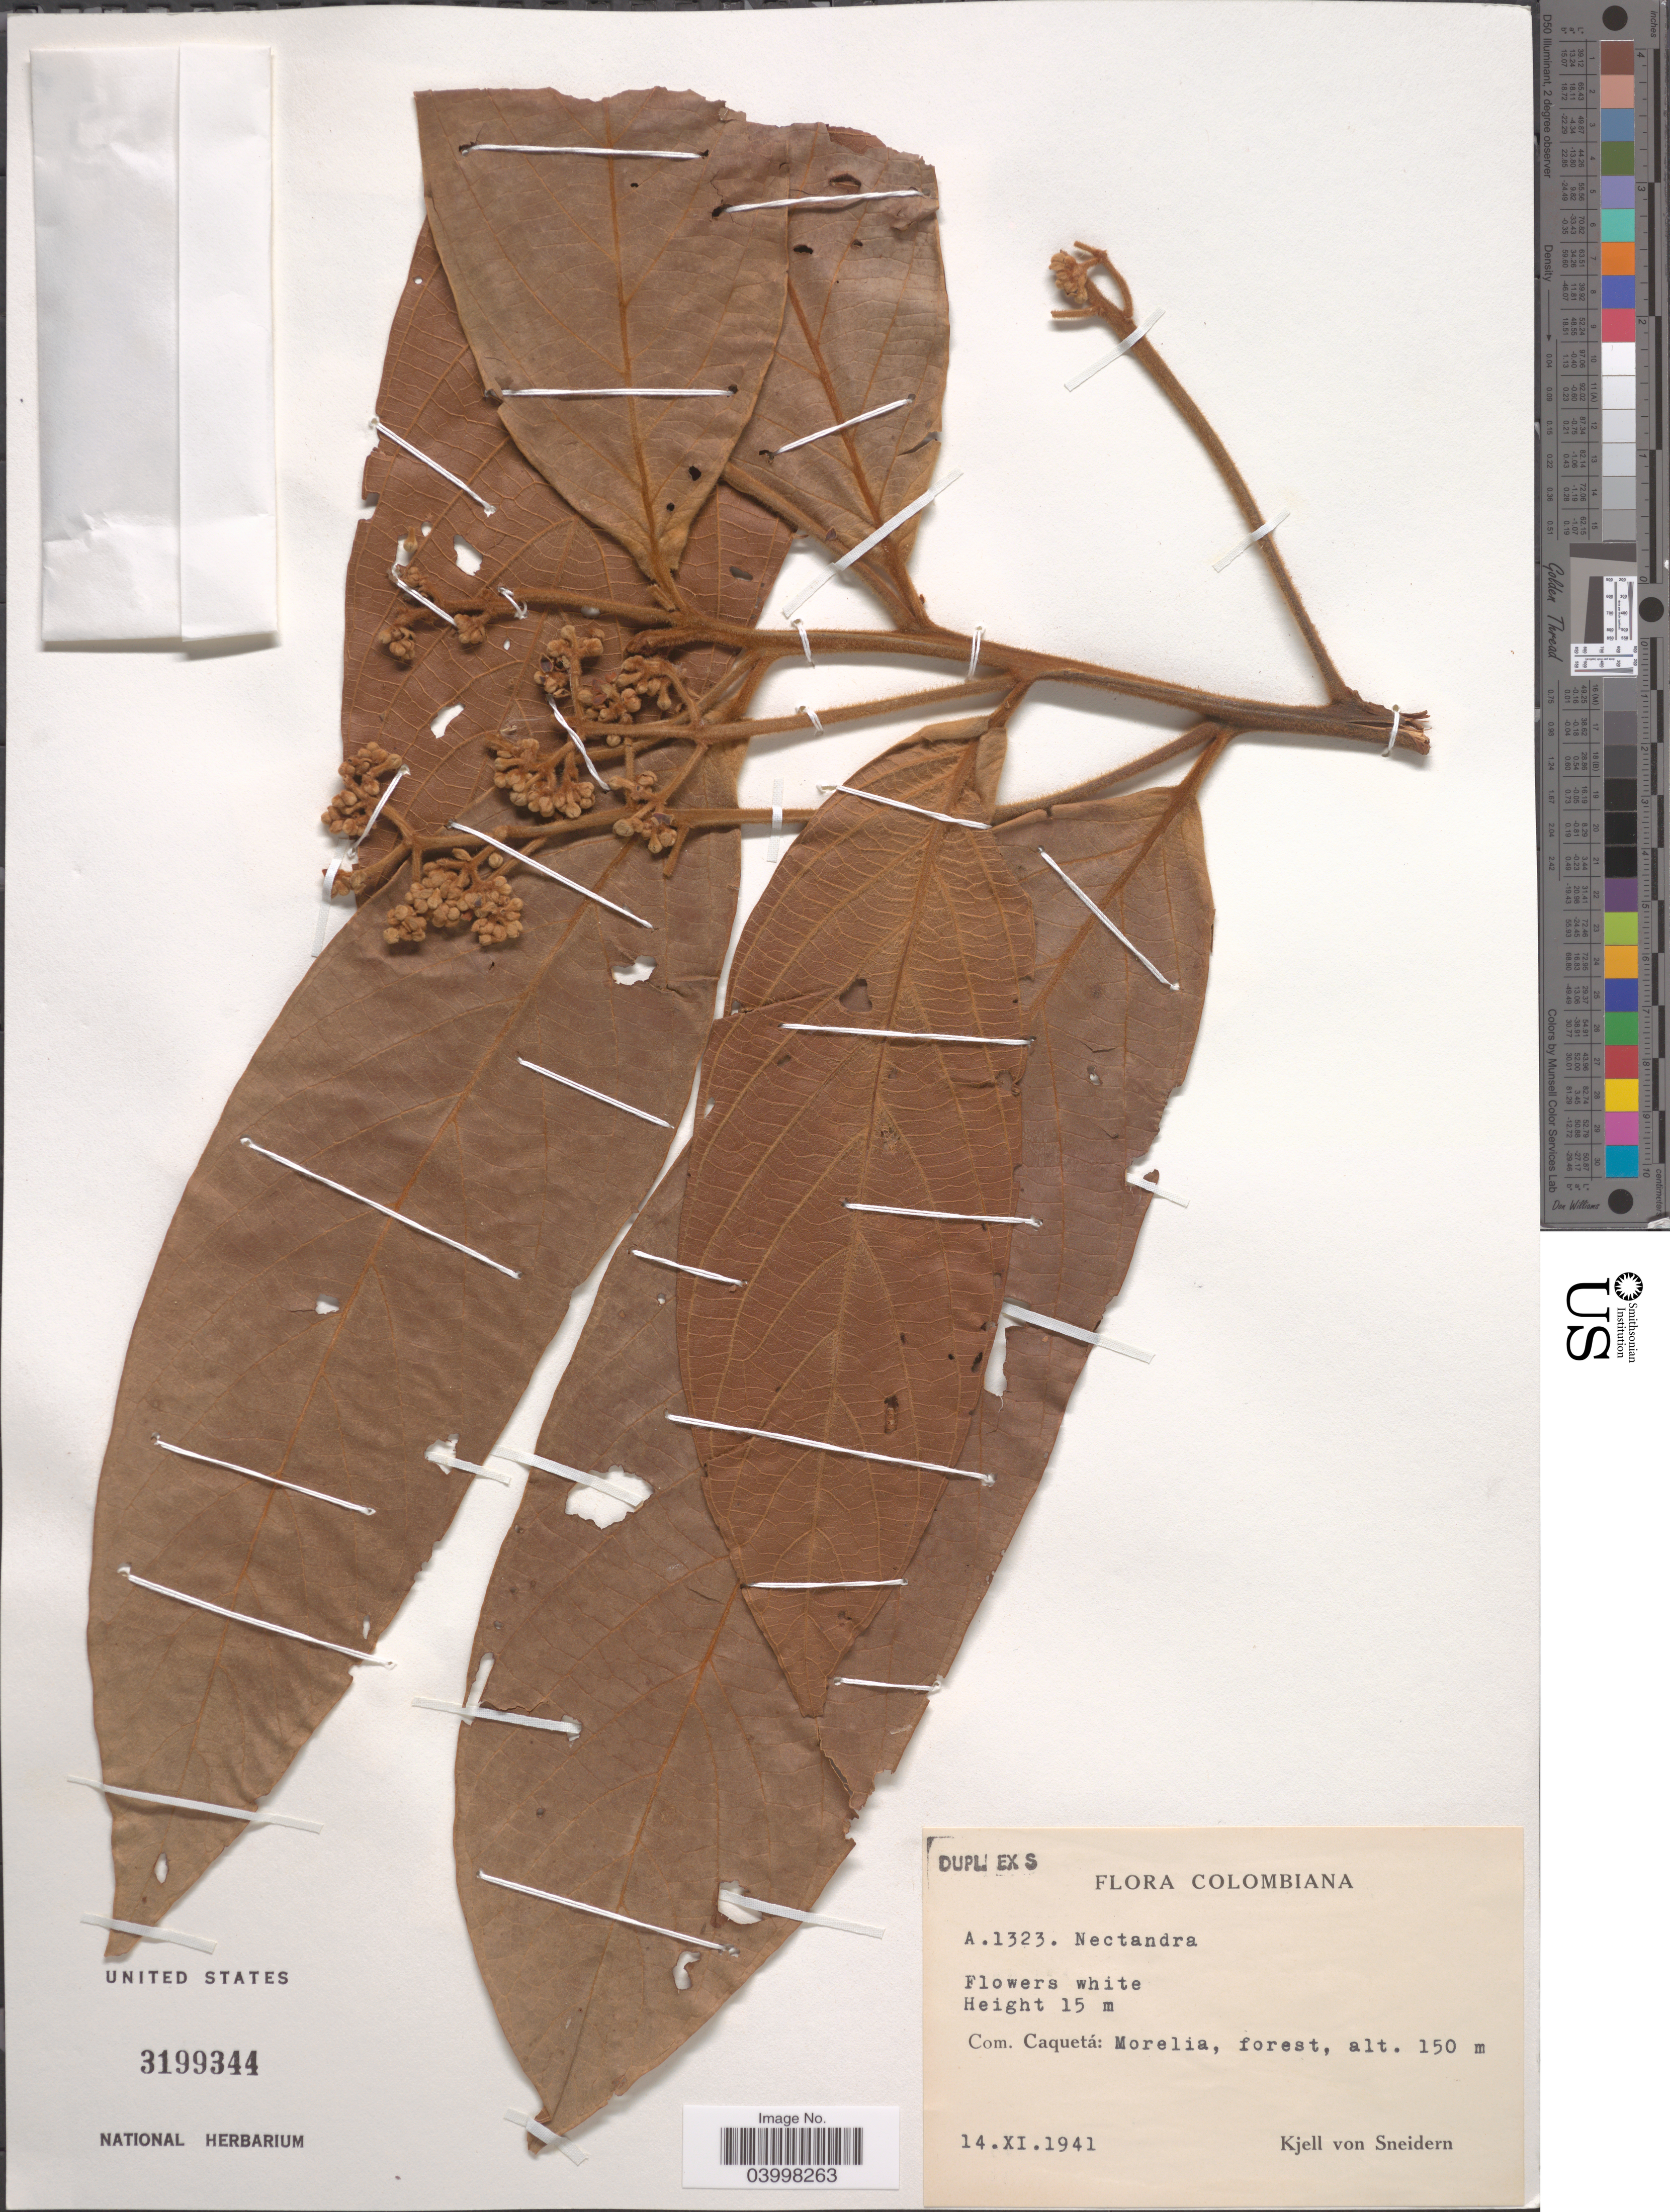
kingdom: Plantae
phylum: Tracheophyta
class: Magnoliopsida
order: Laurales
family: Lauraceae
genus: Nectandra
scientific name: Nectandra sp.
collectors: K. von Sneidern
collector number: A 1323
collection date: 1941-11-14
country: Colombia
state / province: Caquetá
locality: Com. Caquetá: Morelia, forest.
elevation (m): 150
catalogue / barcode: US 3199344